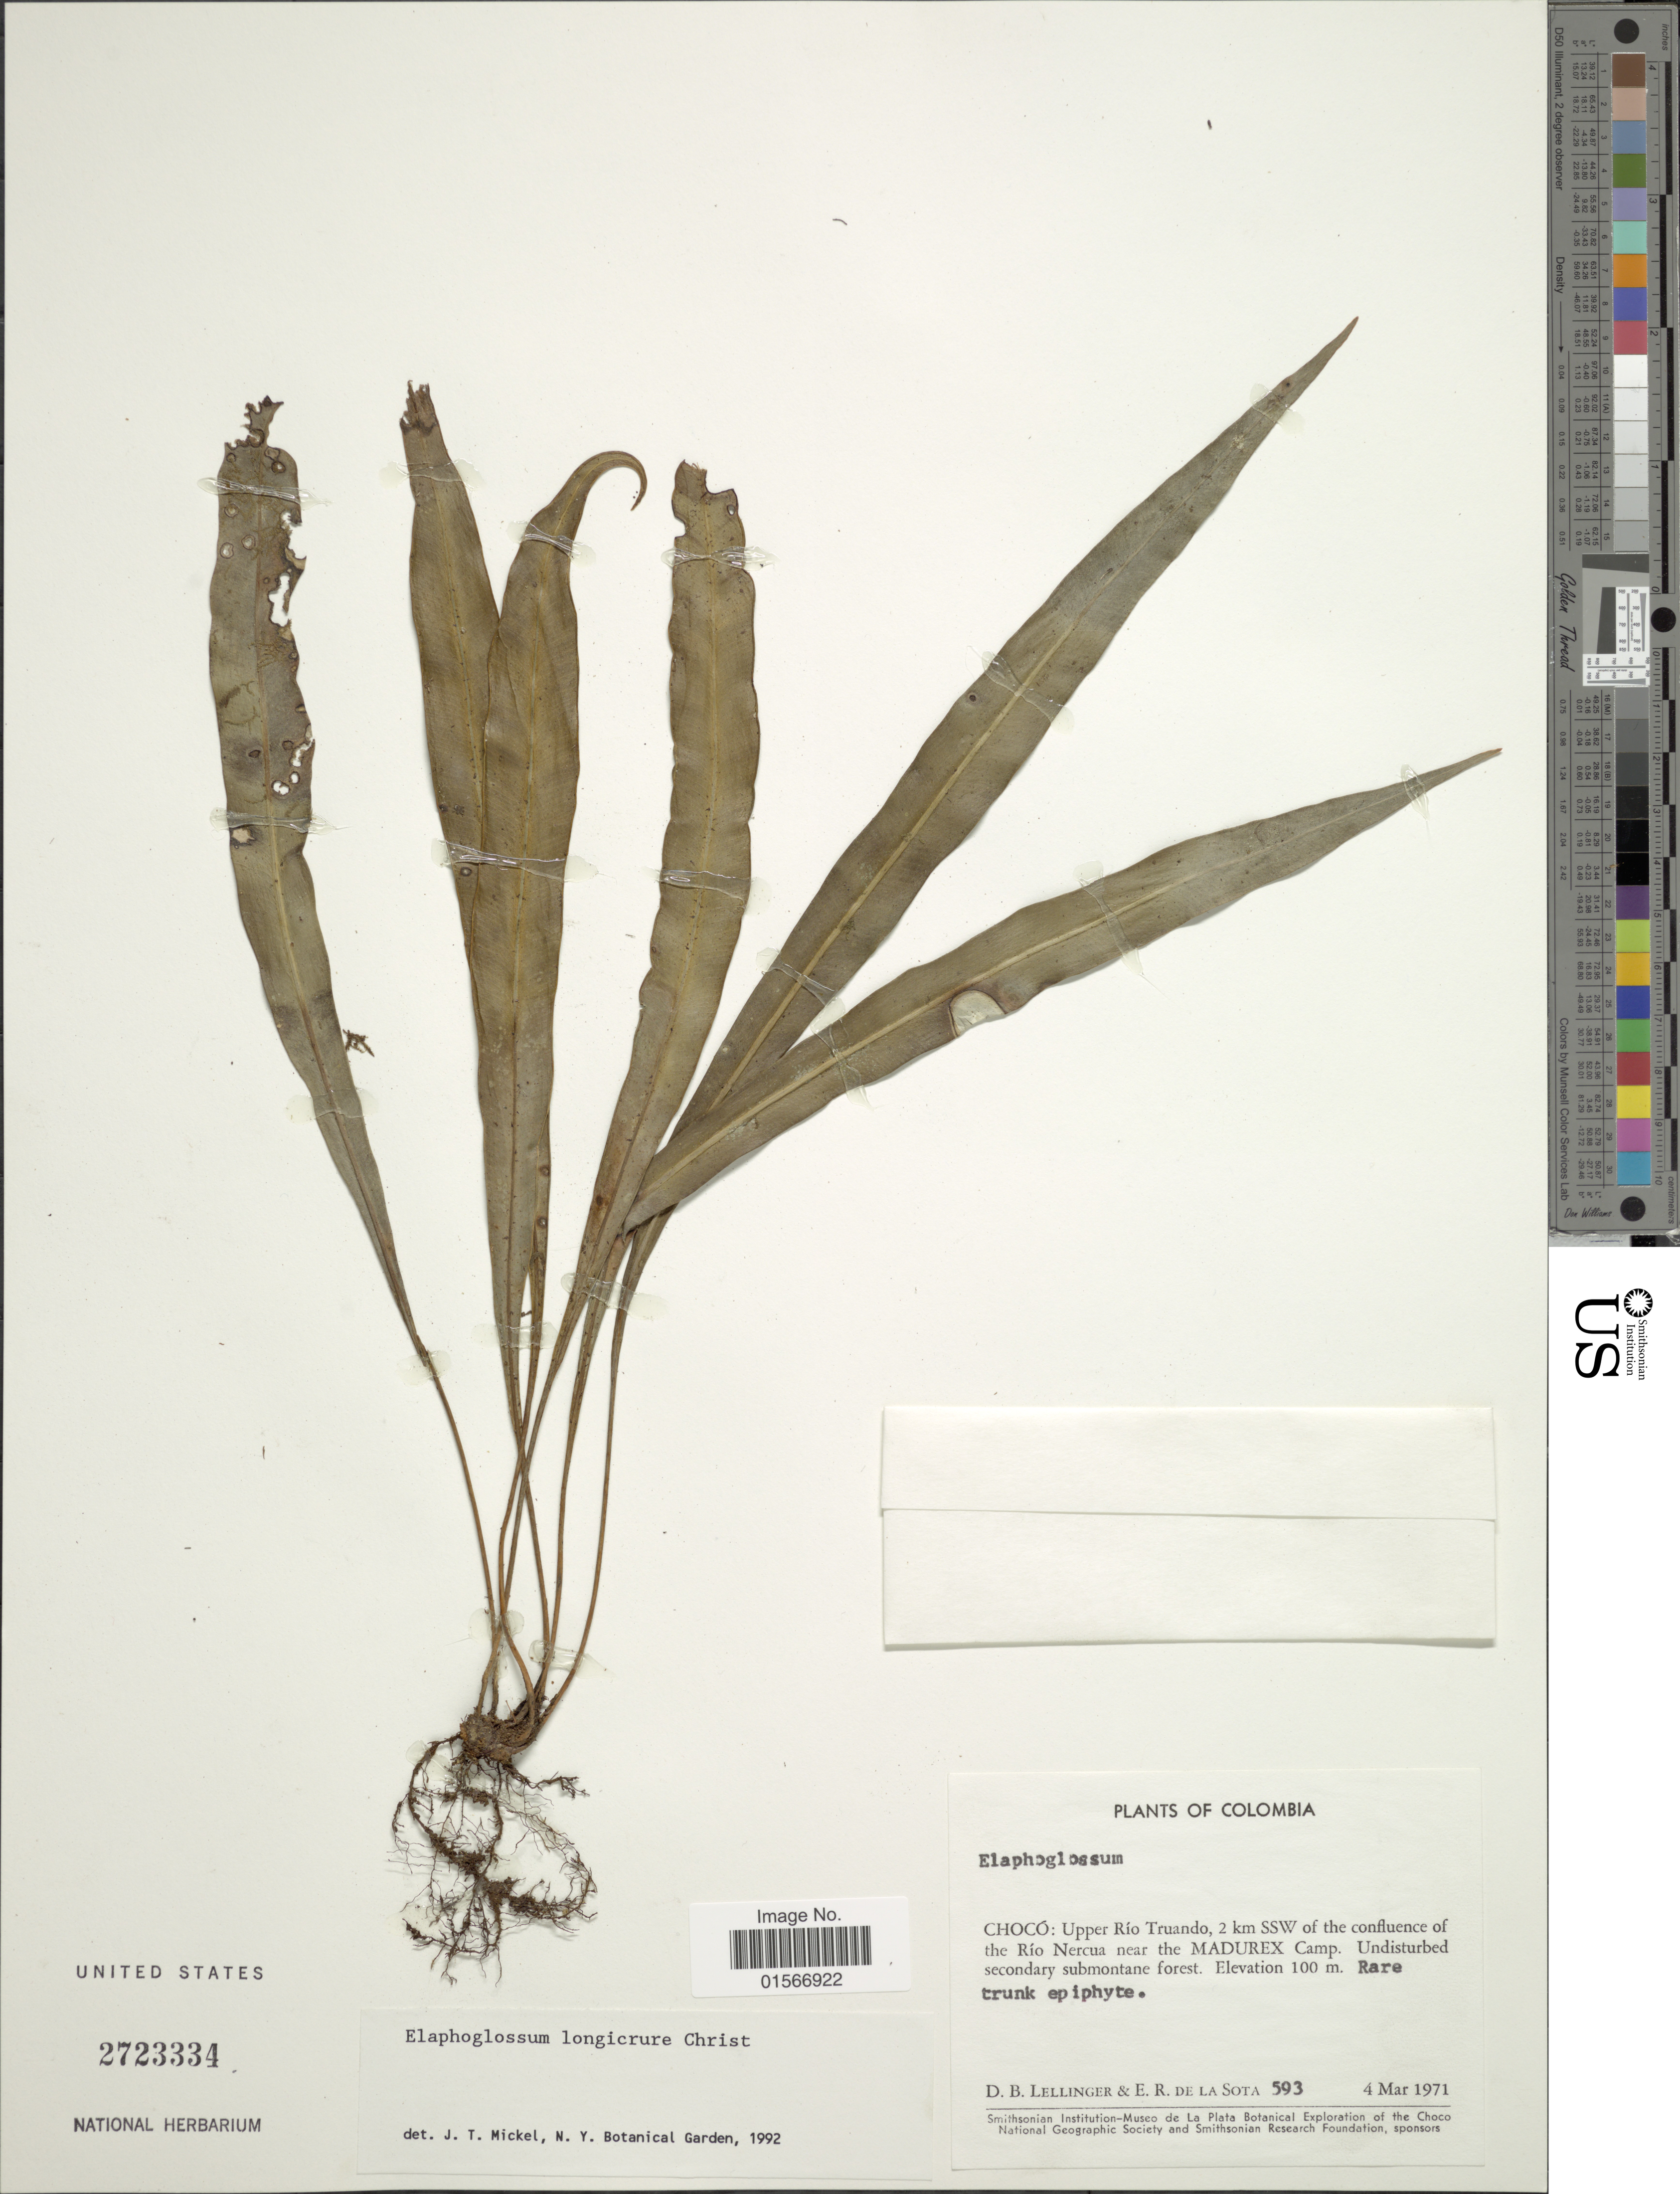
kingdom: Plantae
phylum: Tracheophyta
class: Polypodiopsida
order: Polypodiales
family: Dryopteridaceae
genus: Elaphoglossum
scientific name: Elaphoglossum longicrure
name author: Christ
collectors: D. B. Lellinger & E. R. de la Sota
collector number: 593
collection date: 1971-03-04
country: Colombia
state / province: Chocó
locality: Upper Río Truando, 2 km SSW of the confluence of the Río Nercua near the MADUREX Camp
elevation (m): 100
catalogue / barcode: US 2723334